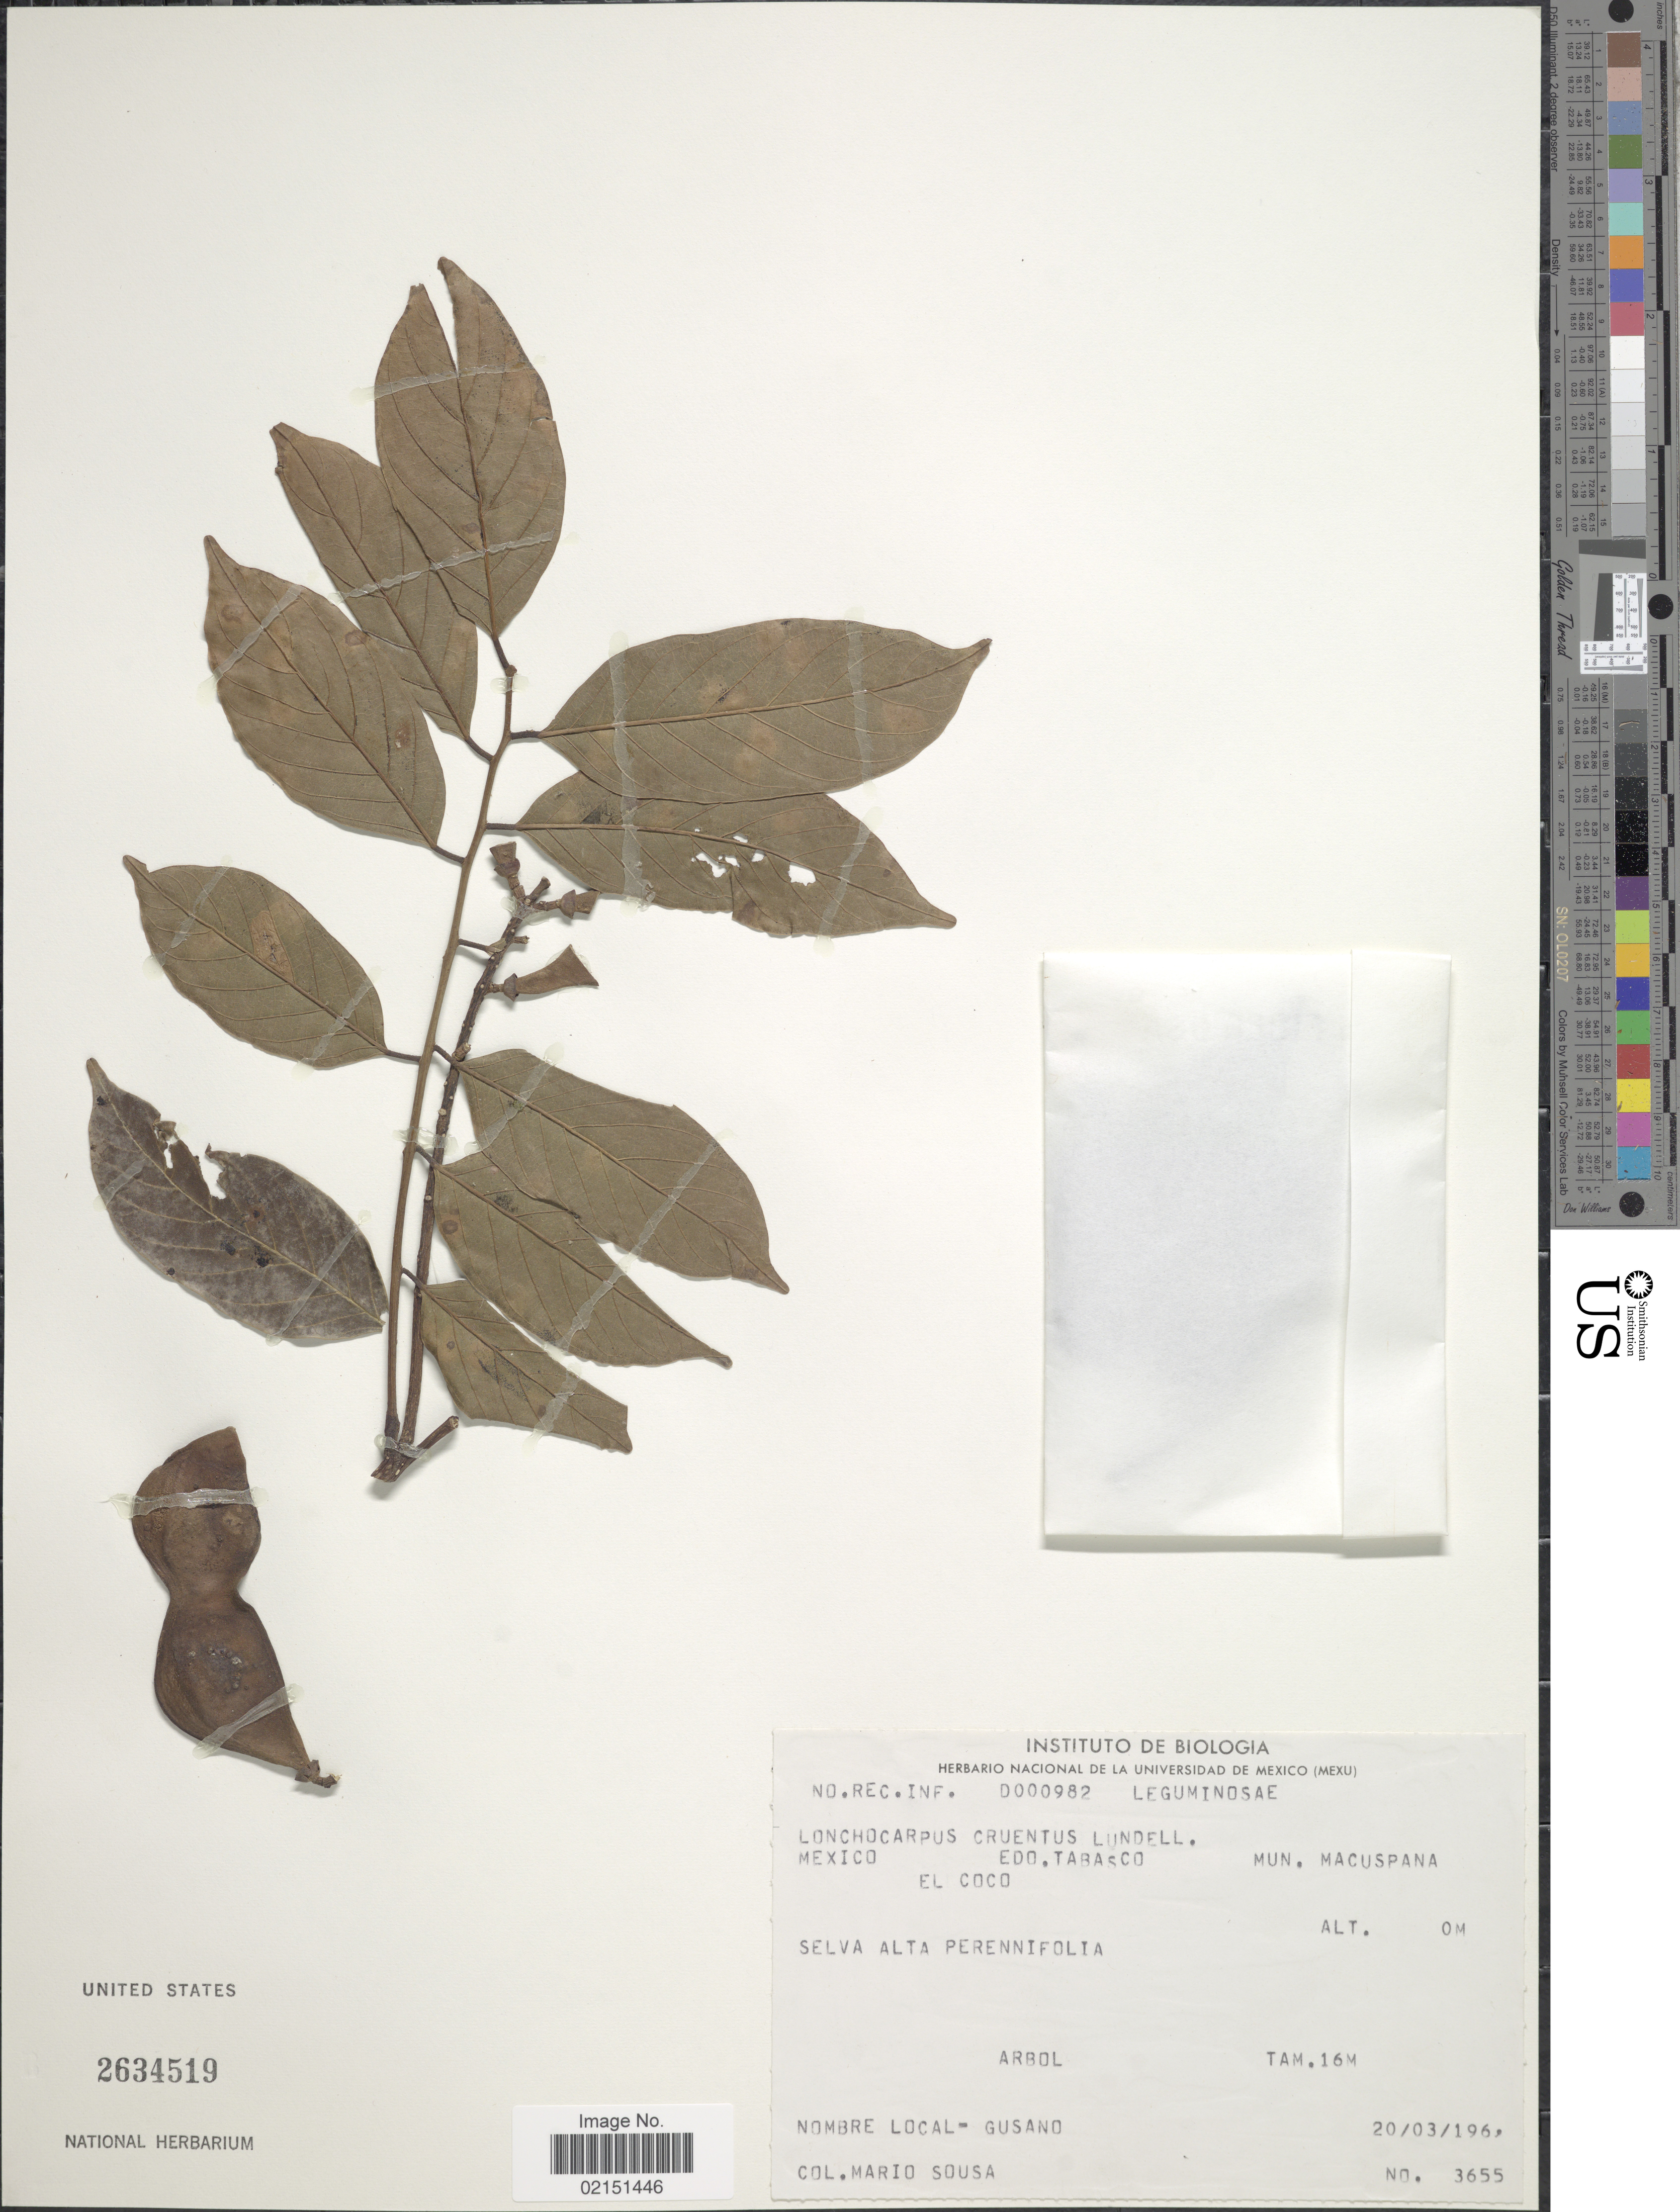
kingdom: Plantae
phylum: Tracheophyta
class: Magnoliopsida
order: Fabales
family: Fabaceae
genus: Lonchocarpus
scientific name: Lonchocarpus cruentus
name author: Lundell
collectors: M. Sousa S.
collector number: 3655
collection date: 1960-03-20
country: Mexico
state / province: Tabasco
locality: Edo. Tabasco, El Coco, Mun. Macuspana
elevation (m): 0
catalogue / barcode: US 2634519